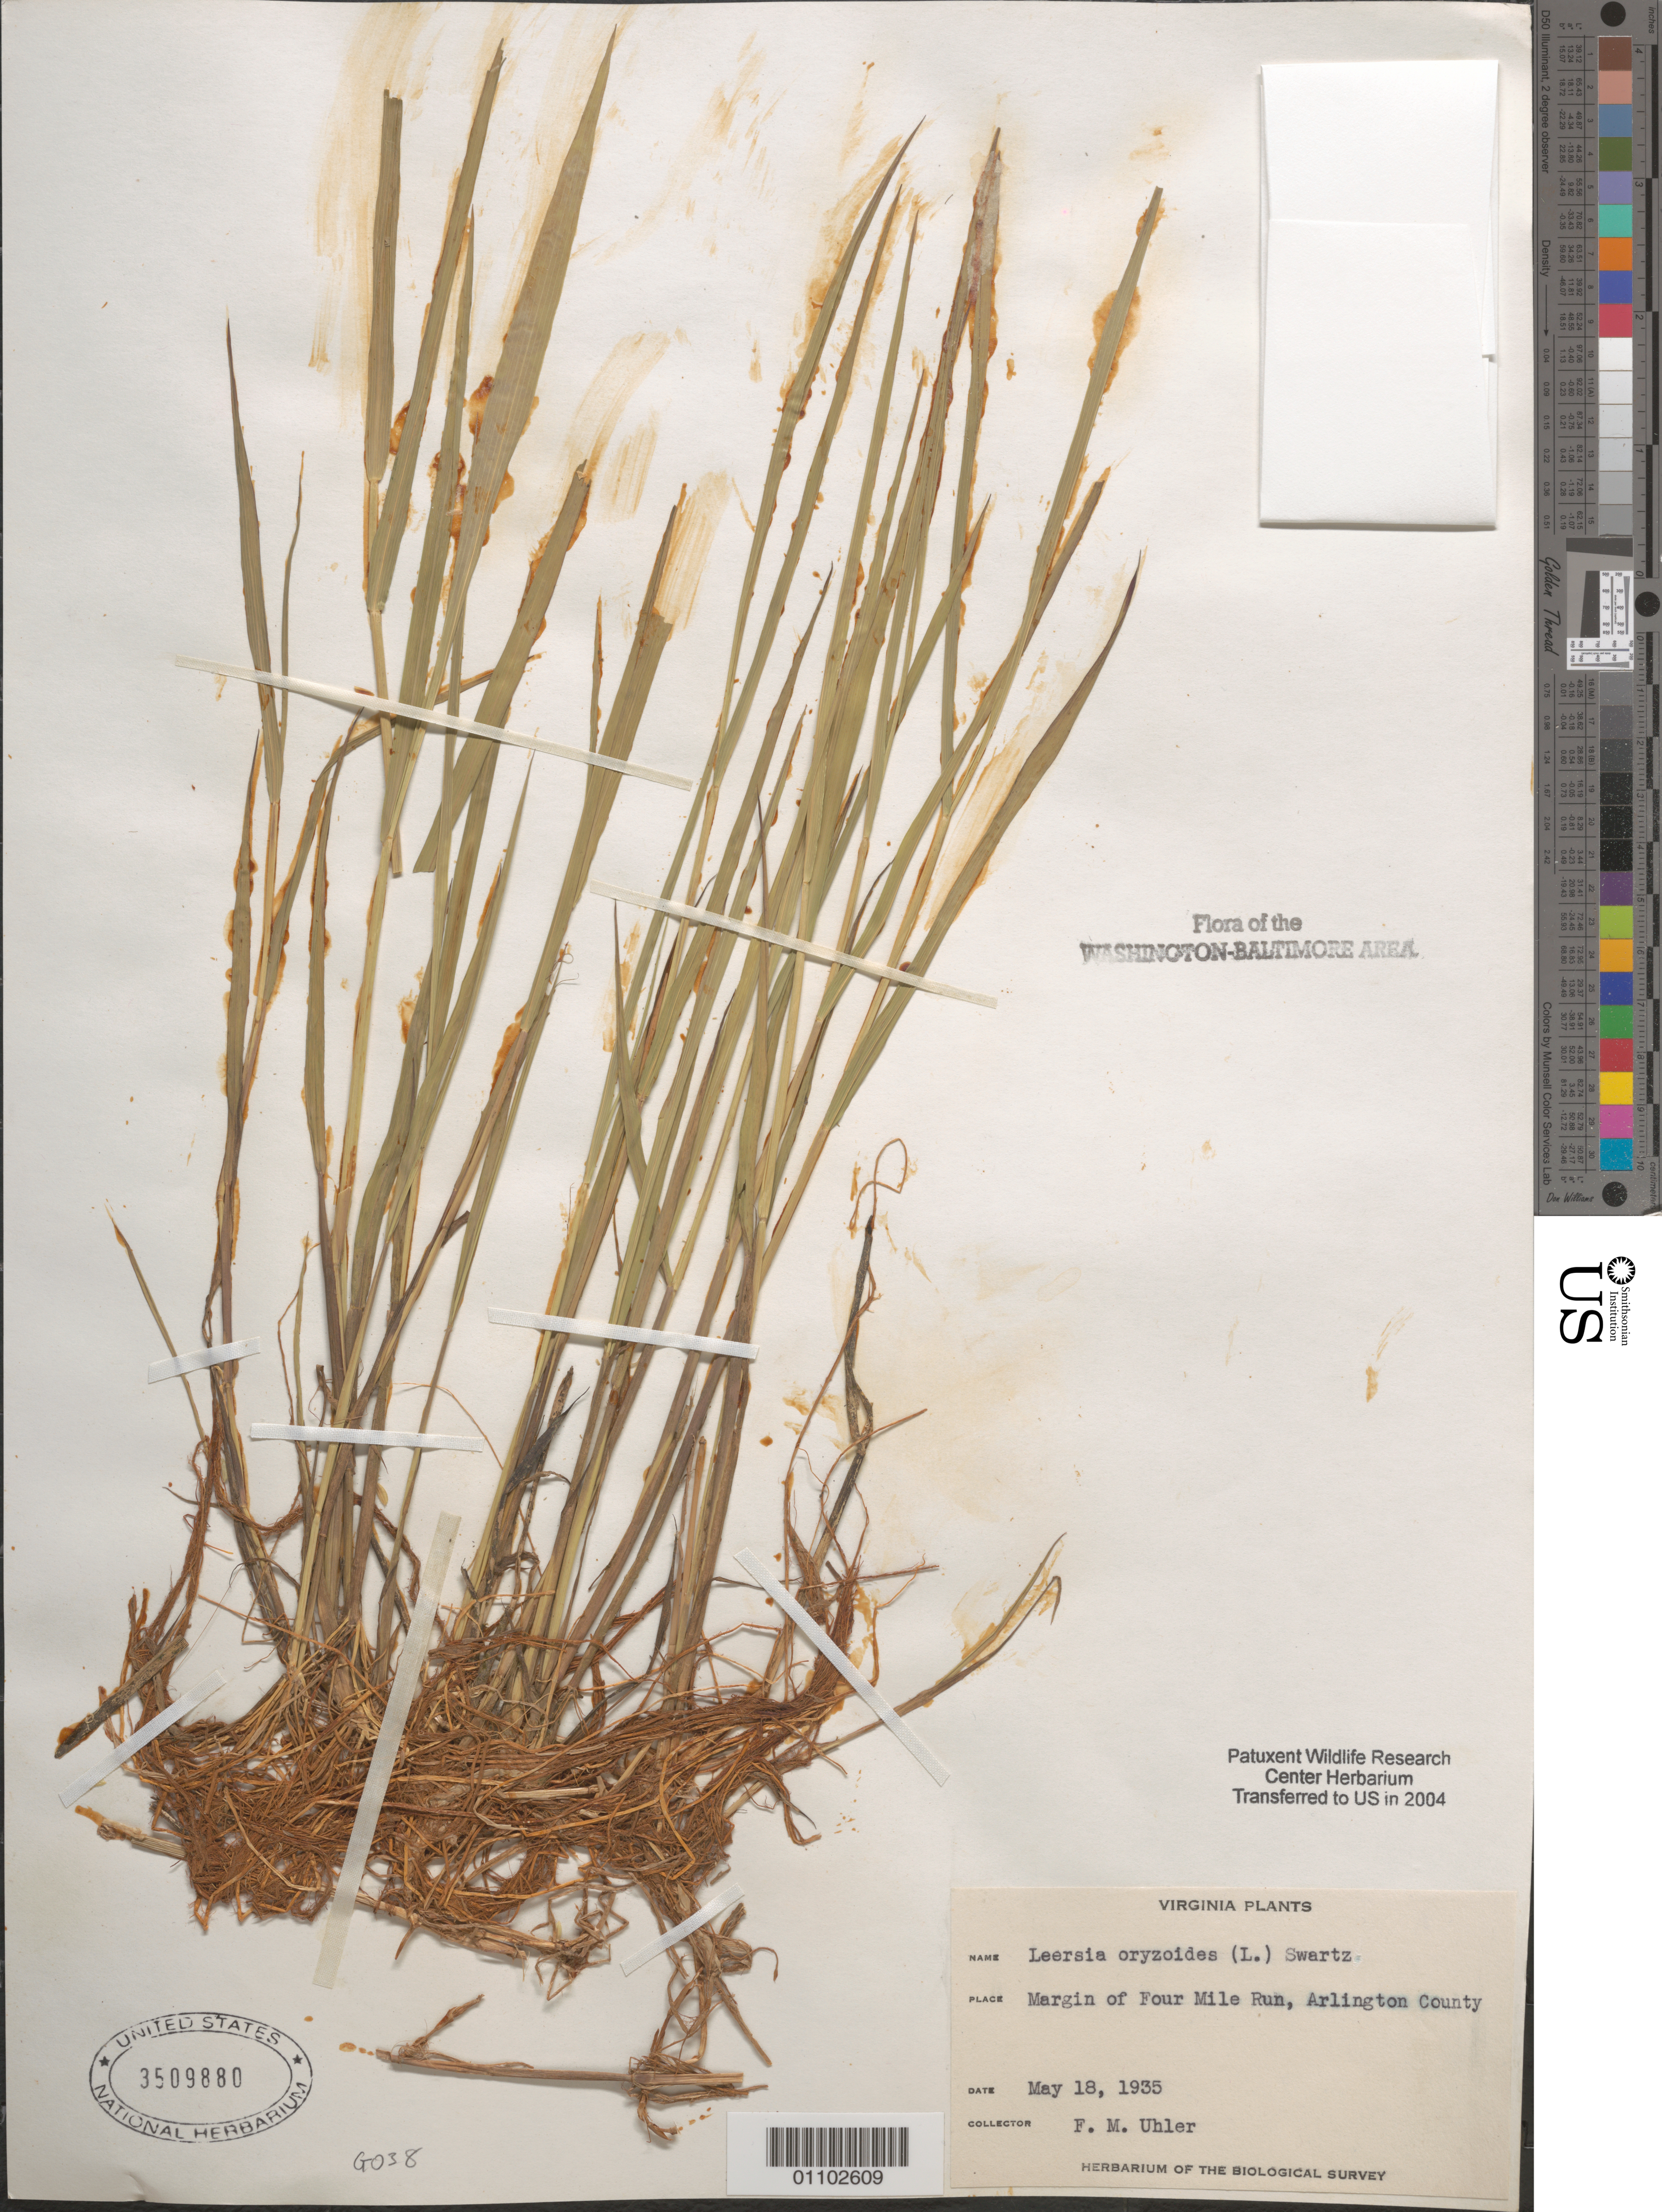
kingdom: Plantae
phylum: Tracheophyta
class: Liliopsida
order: Poales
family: Poaceae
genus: Leersia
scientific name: Leersia oryzoides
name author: (L.) Sw.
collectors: F. M. Uhler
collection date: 1935-05-18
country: United States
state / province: Virginia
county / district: Arlington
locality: Margin of Four Mile Run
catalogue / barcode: US 3509880